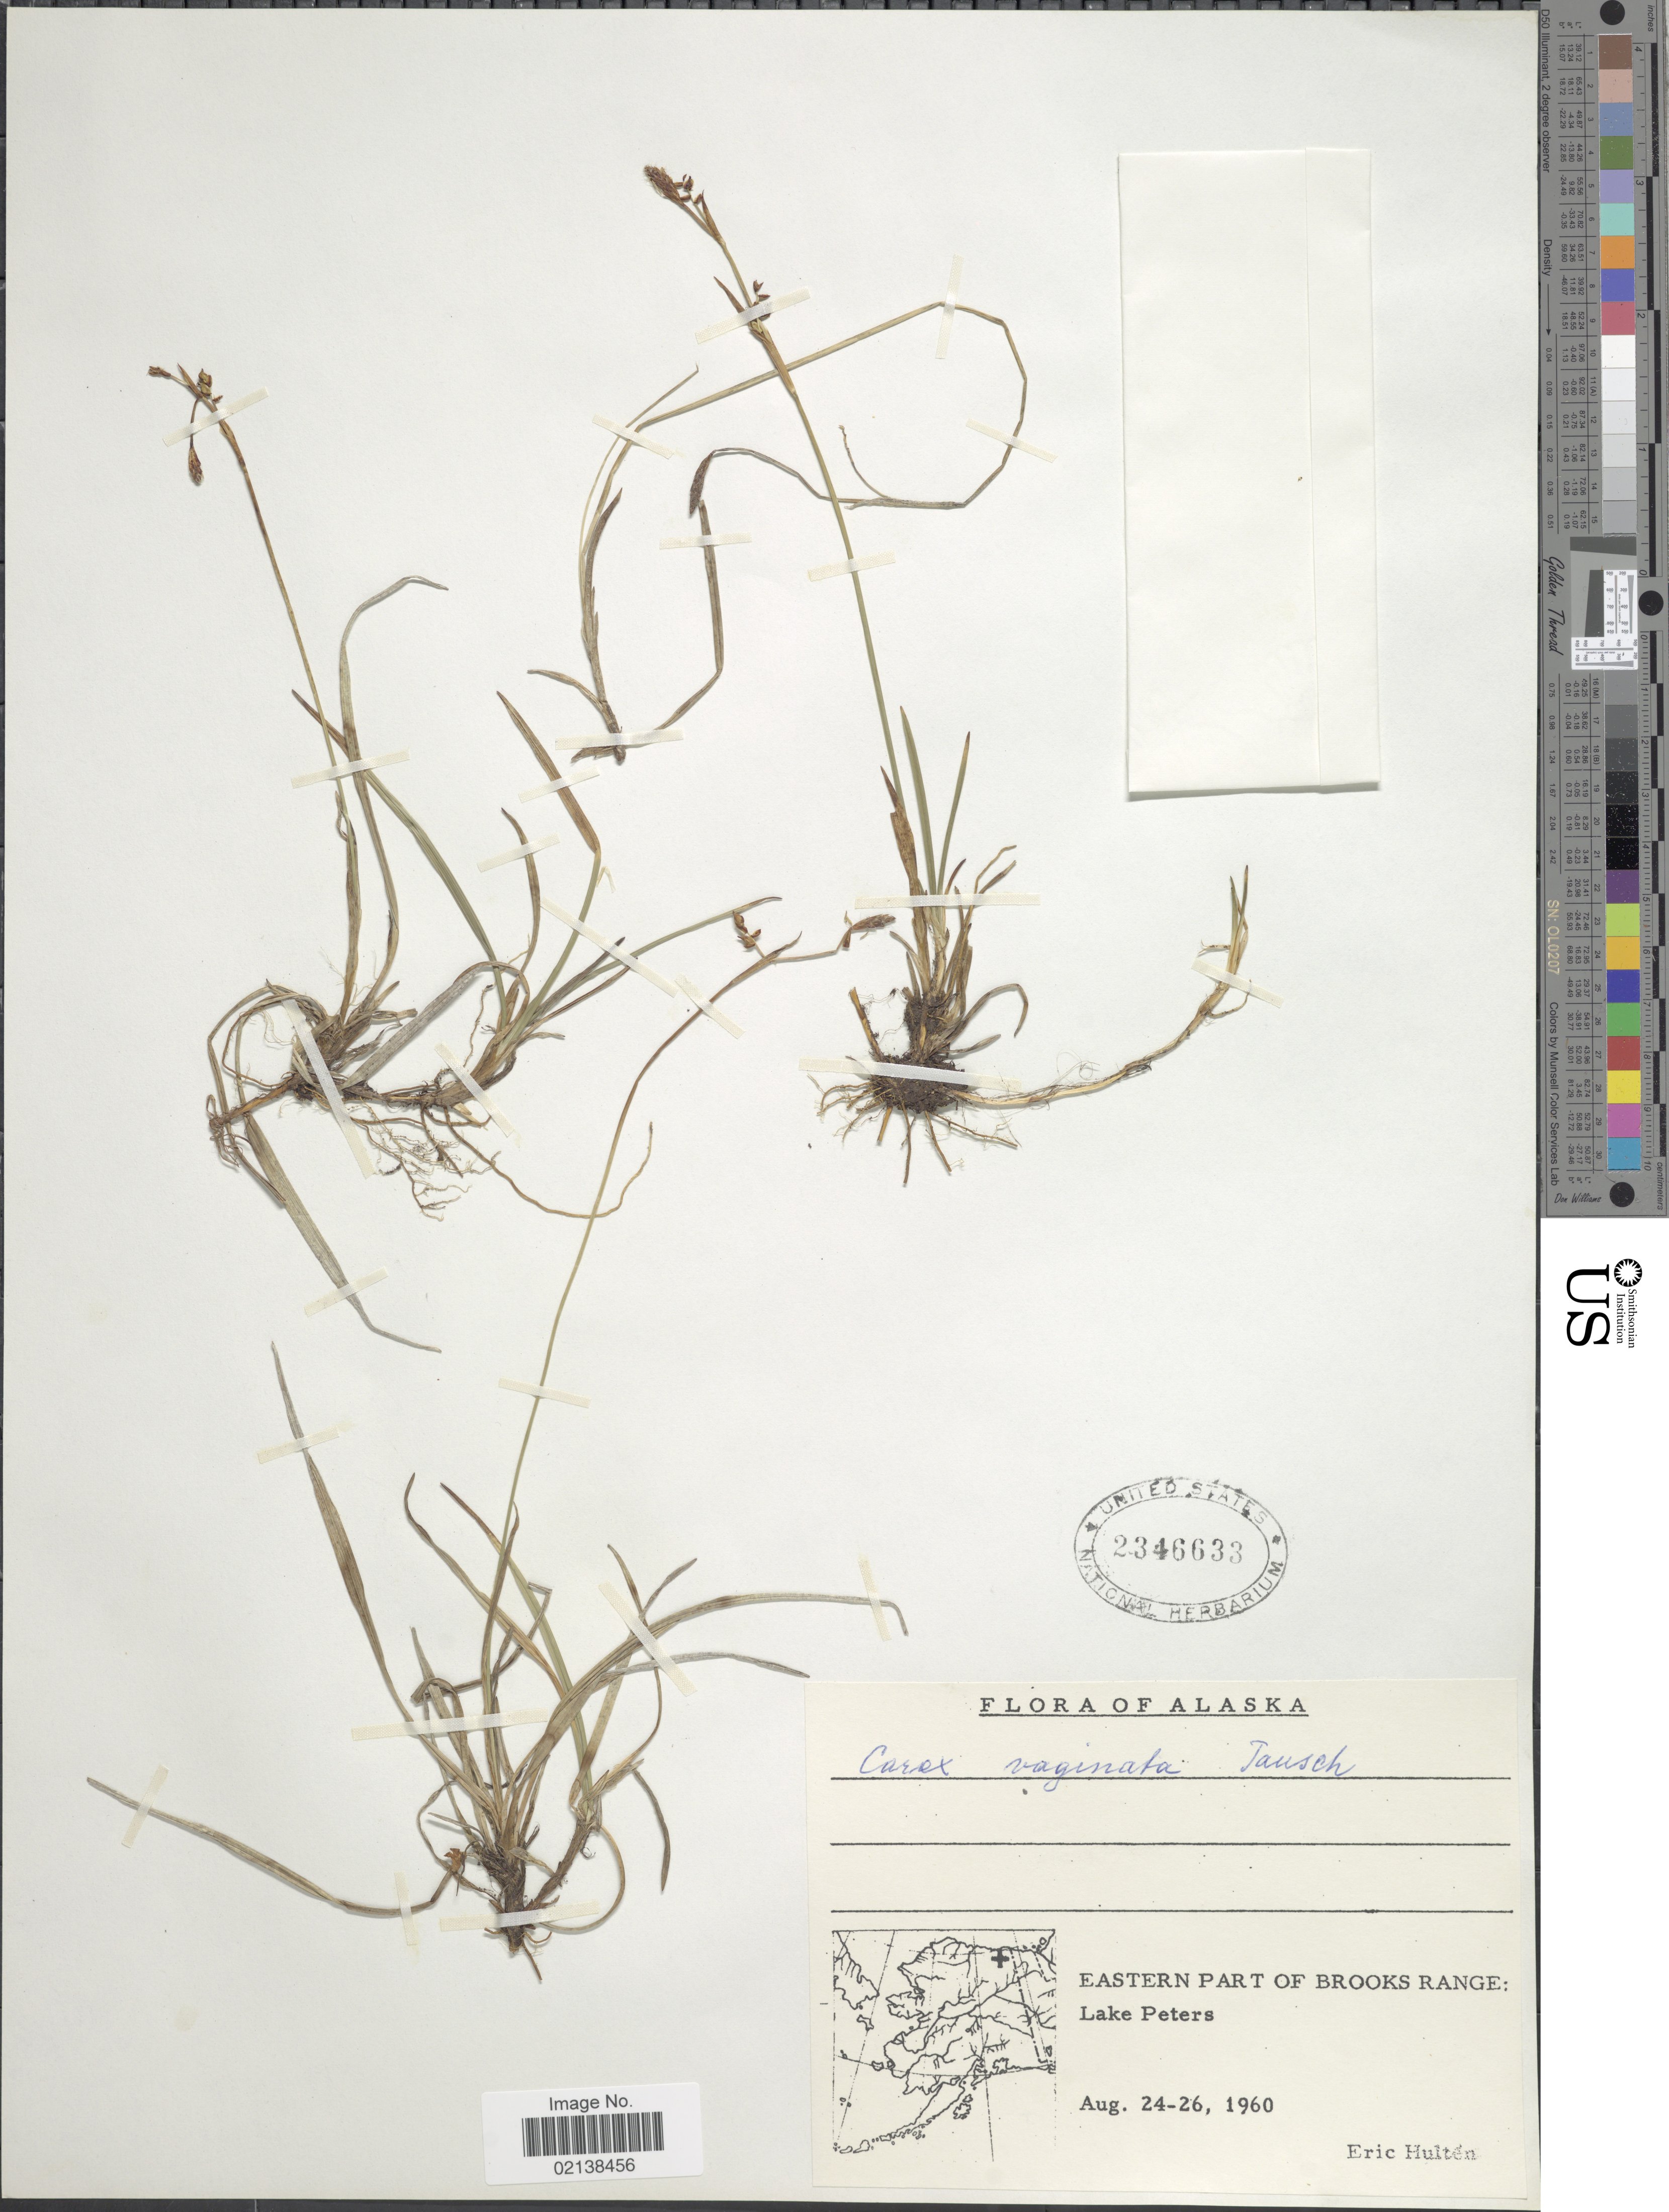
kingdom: Plantae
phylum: Tracheophyta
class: Liliopsida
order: Poales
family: Cyperaceae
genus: Carex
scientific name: Carex vaginata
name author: Tausch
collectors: E. G. Hultén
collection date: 1960-08-24/1960-08-26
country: United States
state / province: Alaska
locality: Eastern Part of Brooks Range, Lake Peters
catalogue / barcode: US 2346633